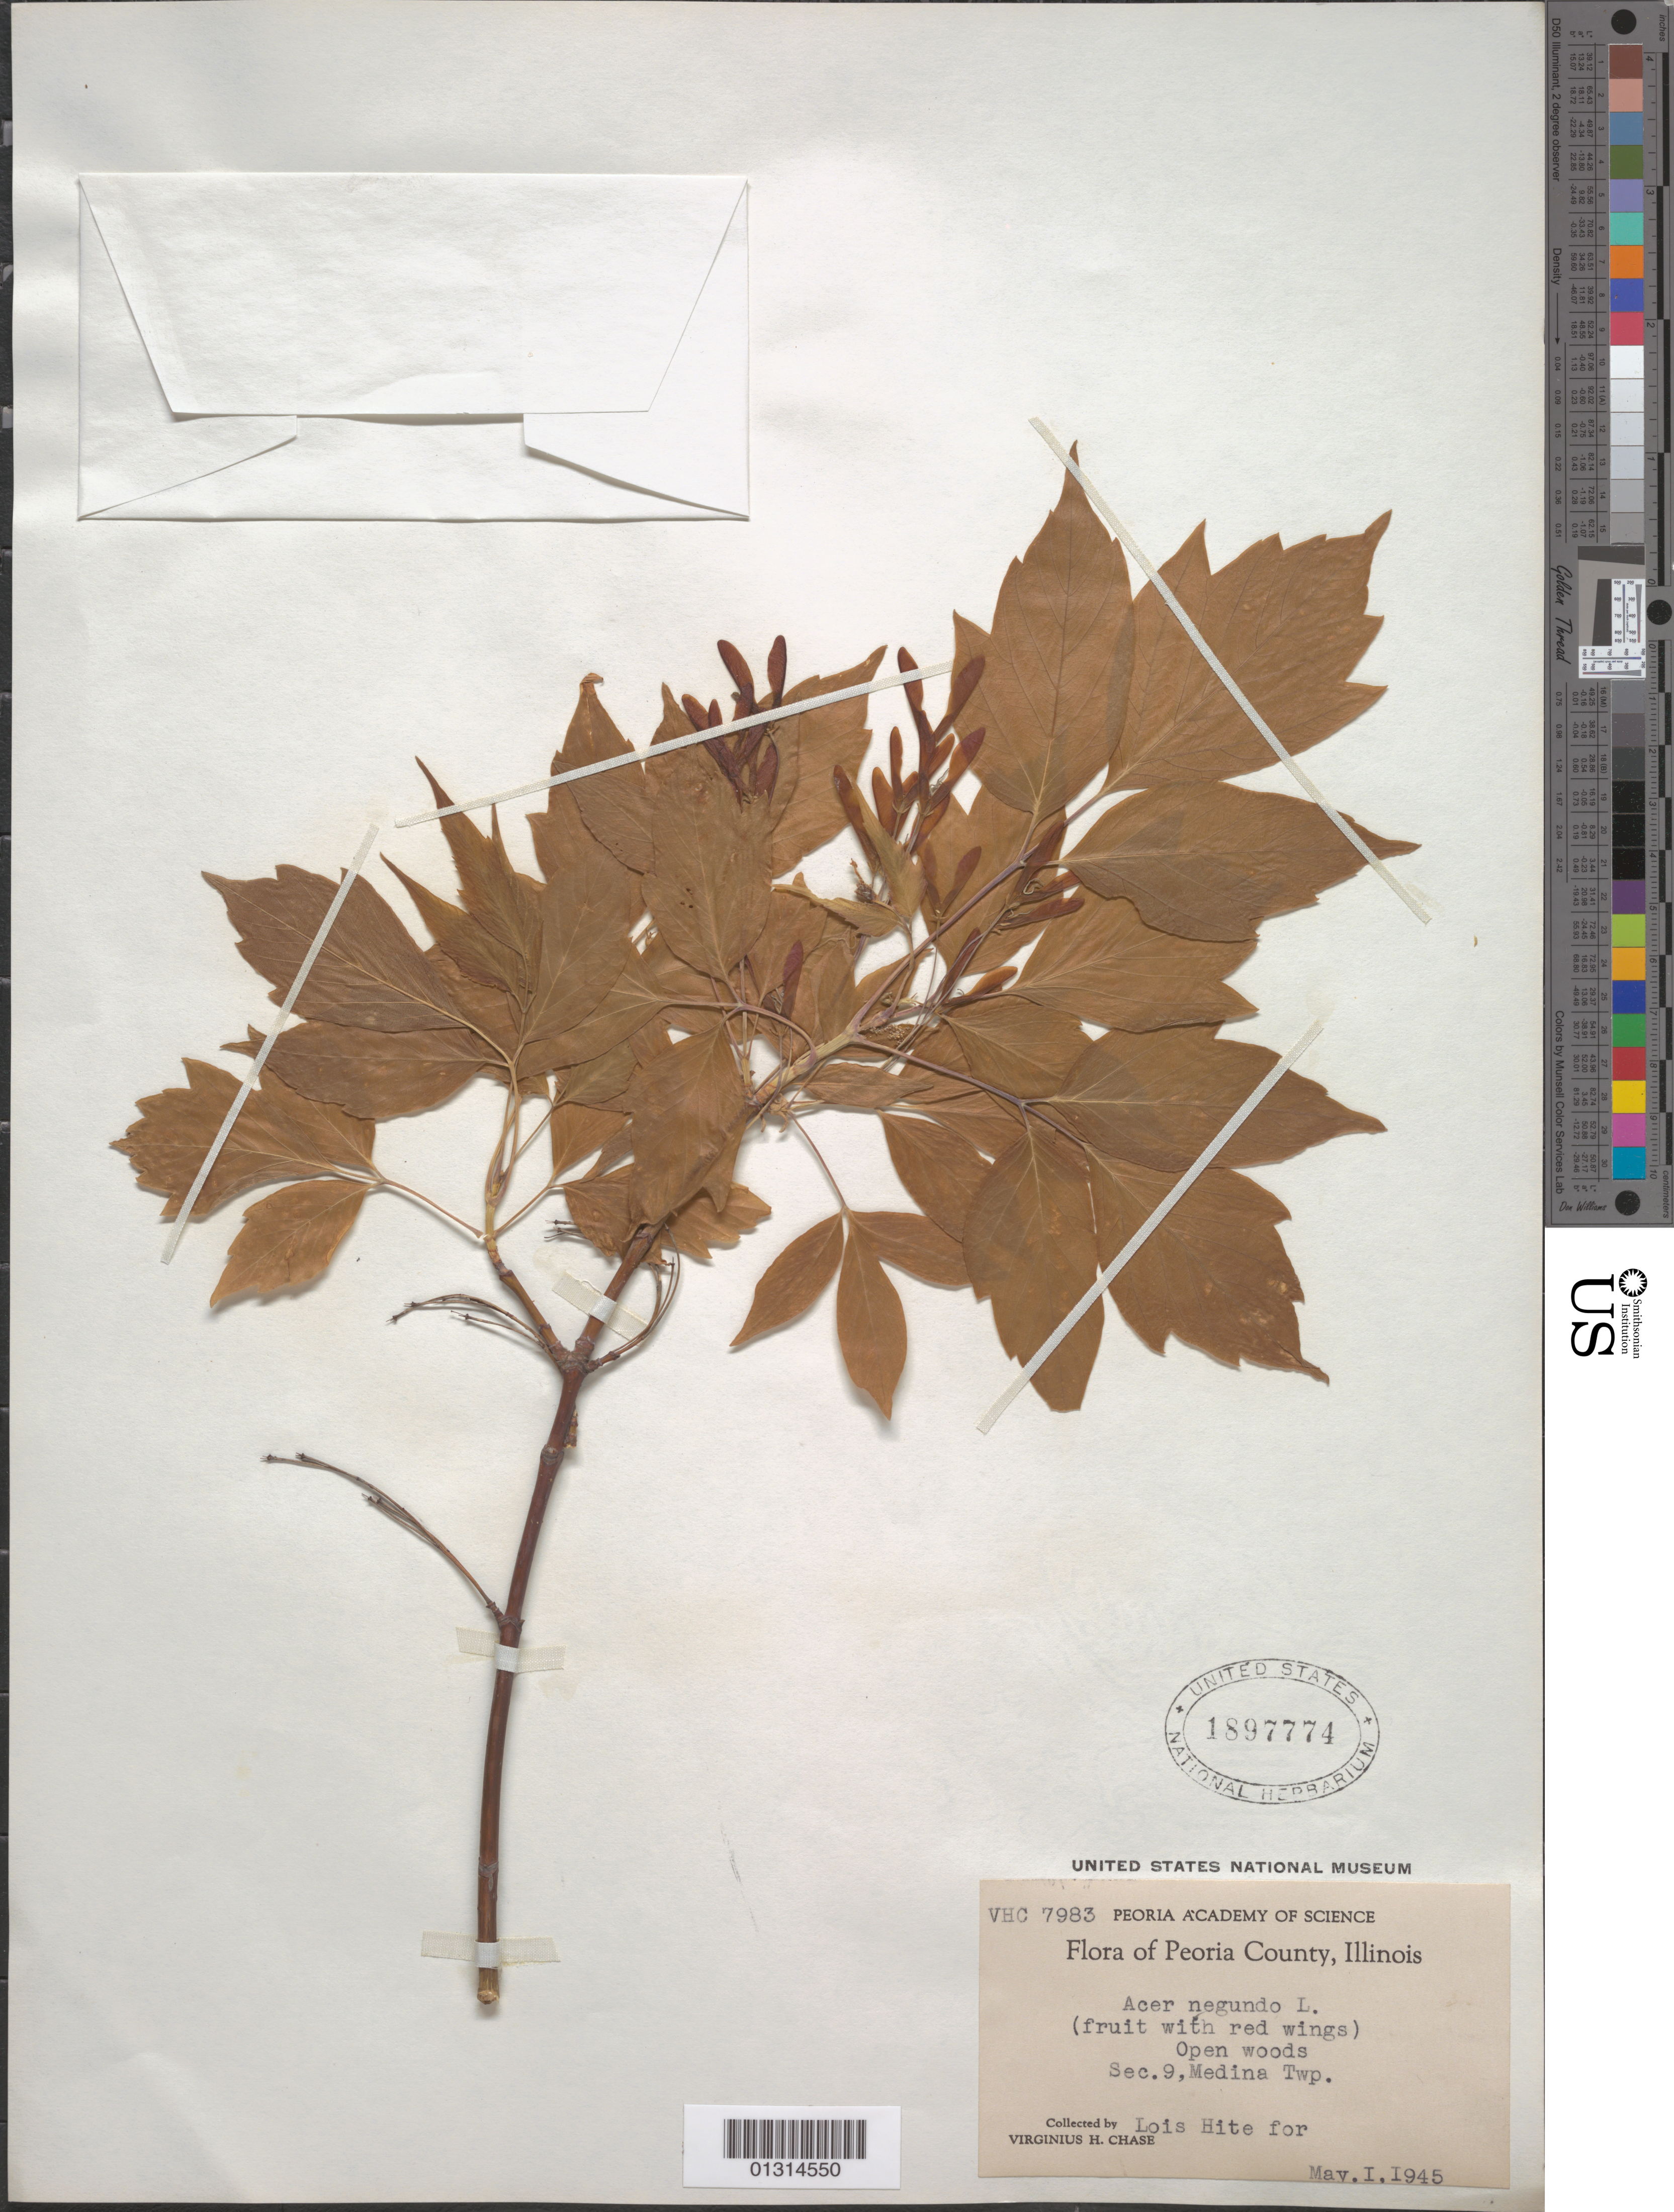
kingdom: Plantae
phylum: Tracheophyta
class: Magnoliopsida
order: Sapindales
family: Sapindaceae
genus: Acer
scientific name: Acer negundo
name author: L.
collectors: L. Hite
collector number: VHC 7983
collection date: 1945-05-01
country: United States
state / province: Illinois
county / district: Peoria County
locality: Peoria County, Sec. 9, Medina Twp.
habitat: Open woods.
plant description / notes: From label: "collected by Lois Hite for Virginius H. Chase"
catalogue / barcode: US 1897774